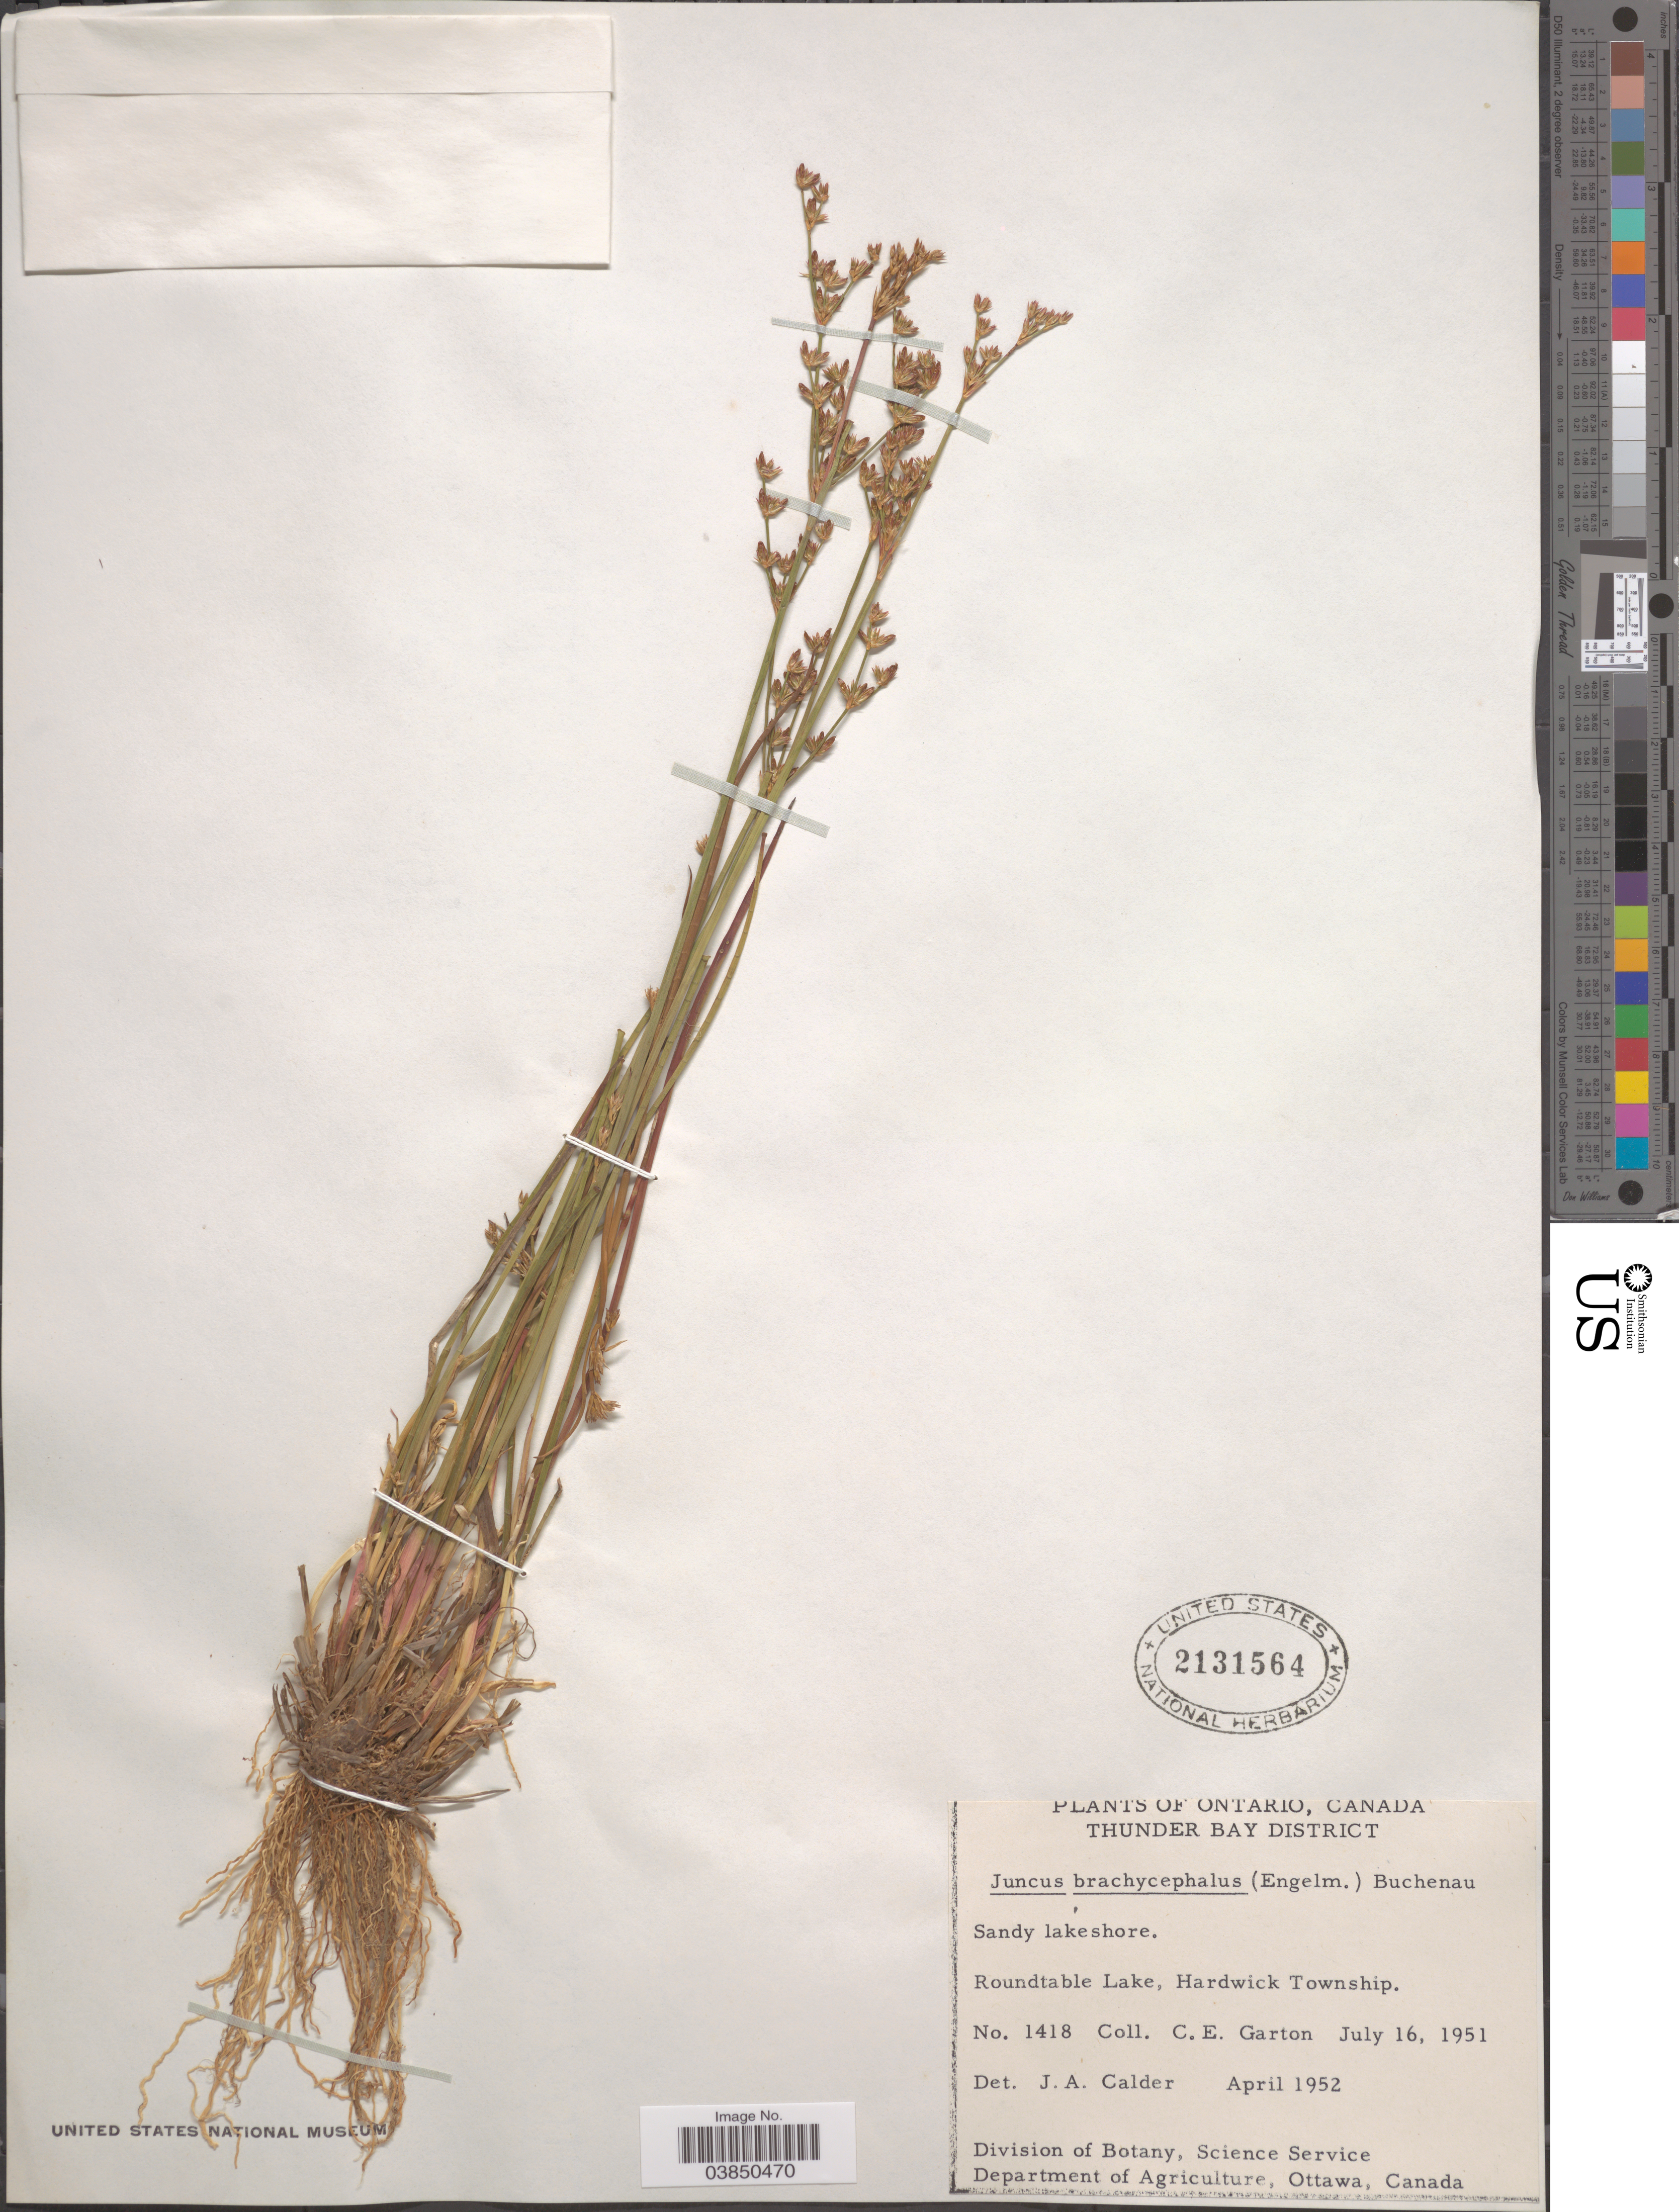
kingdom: Plantae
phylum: Tracheophyta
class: Liliopsida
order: Poales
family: Juncaceae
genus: Juncus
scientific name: Juncus brachycephalus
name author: (Engelm.) Buchenau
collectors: C. E. Garton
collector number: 1418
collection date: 1951-07-16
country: Canada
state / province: Ontario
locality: Thunder Bay District. Roundtable Lake, Hardwick Township.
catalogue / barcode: US 2131564